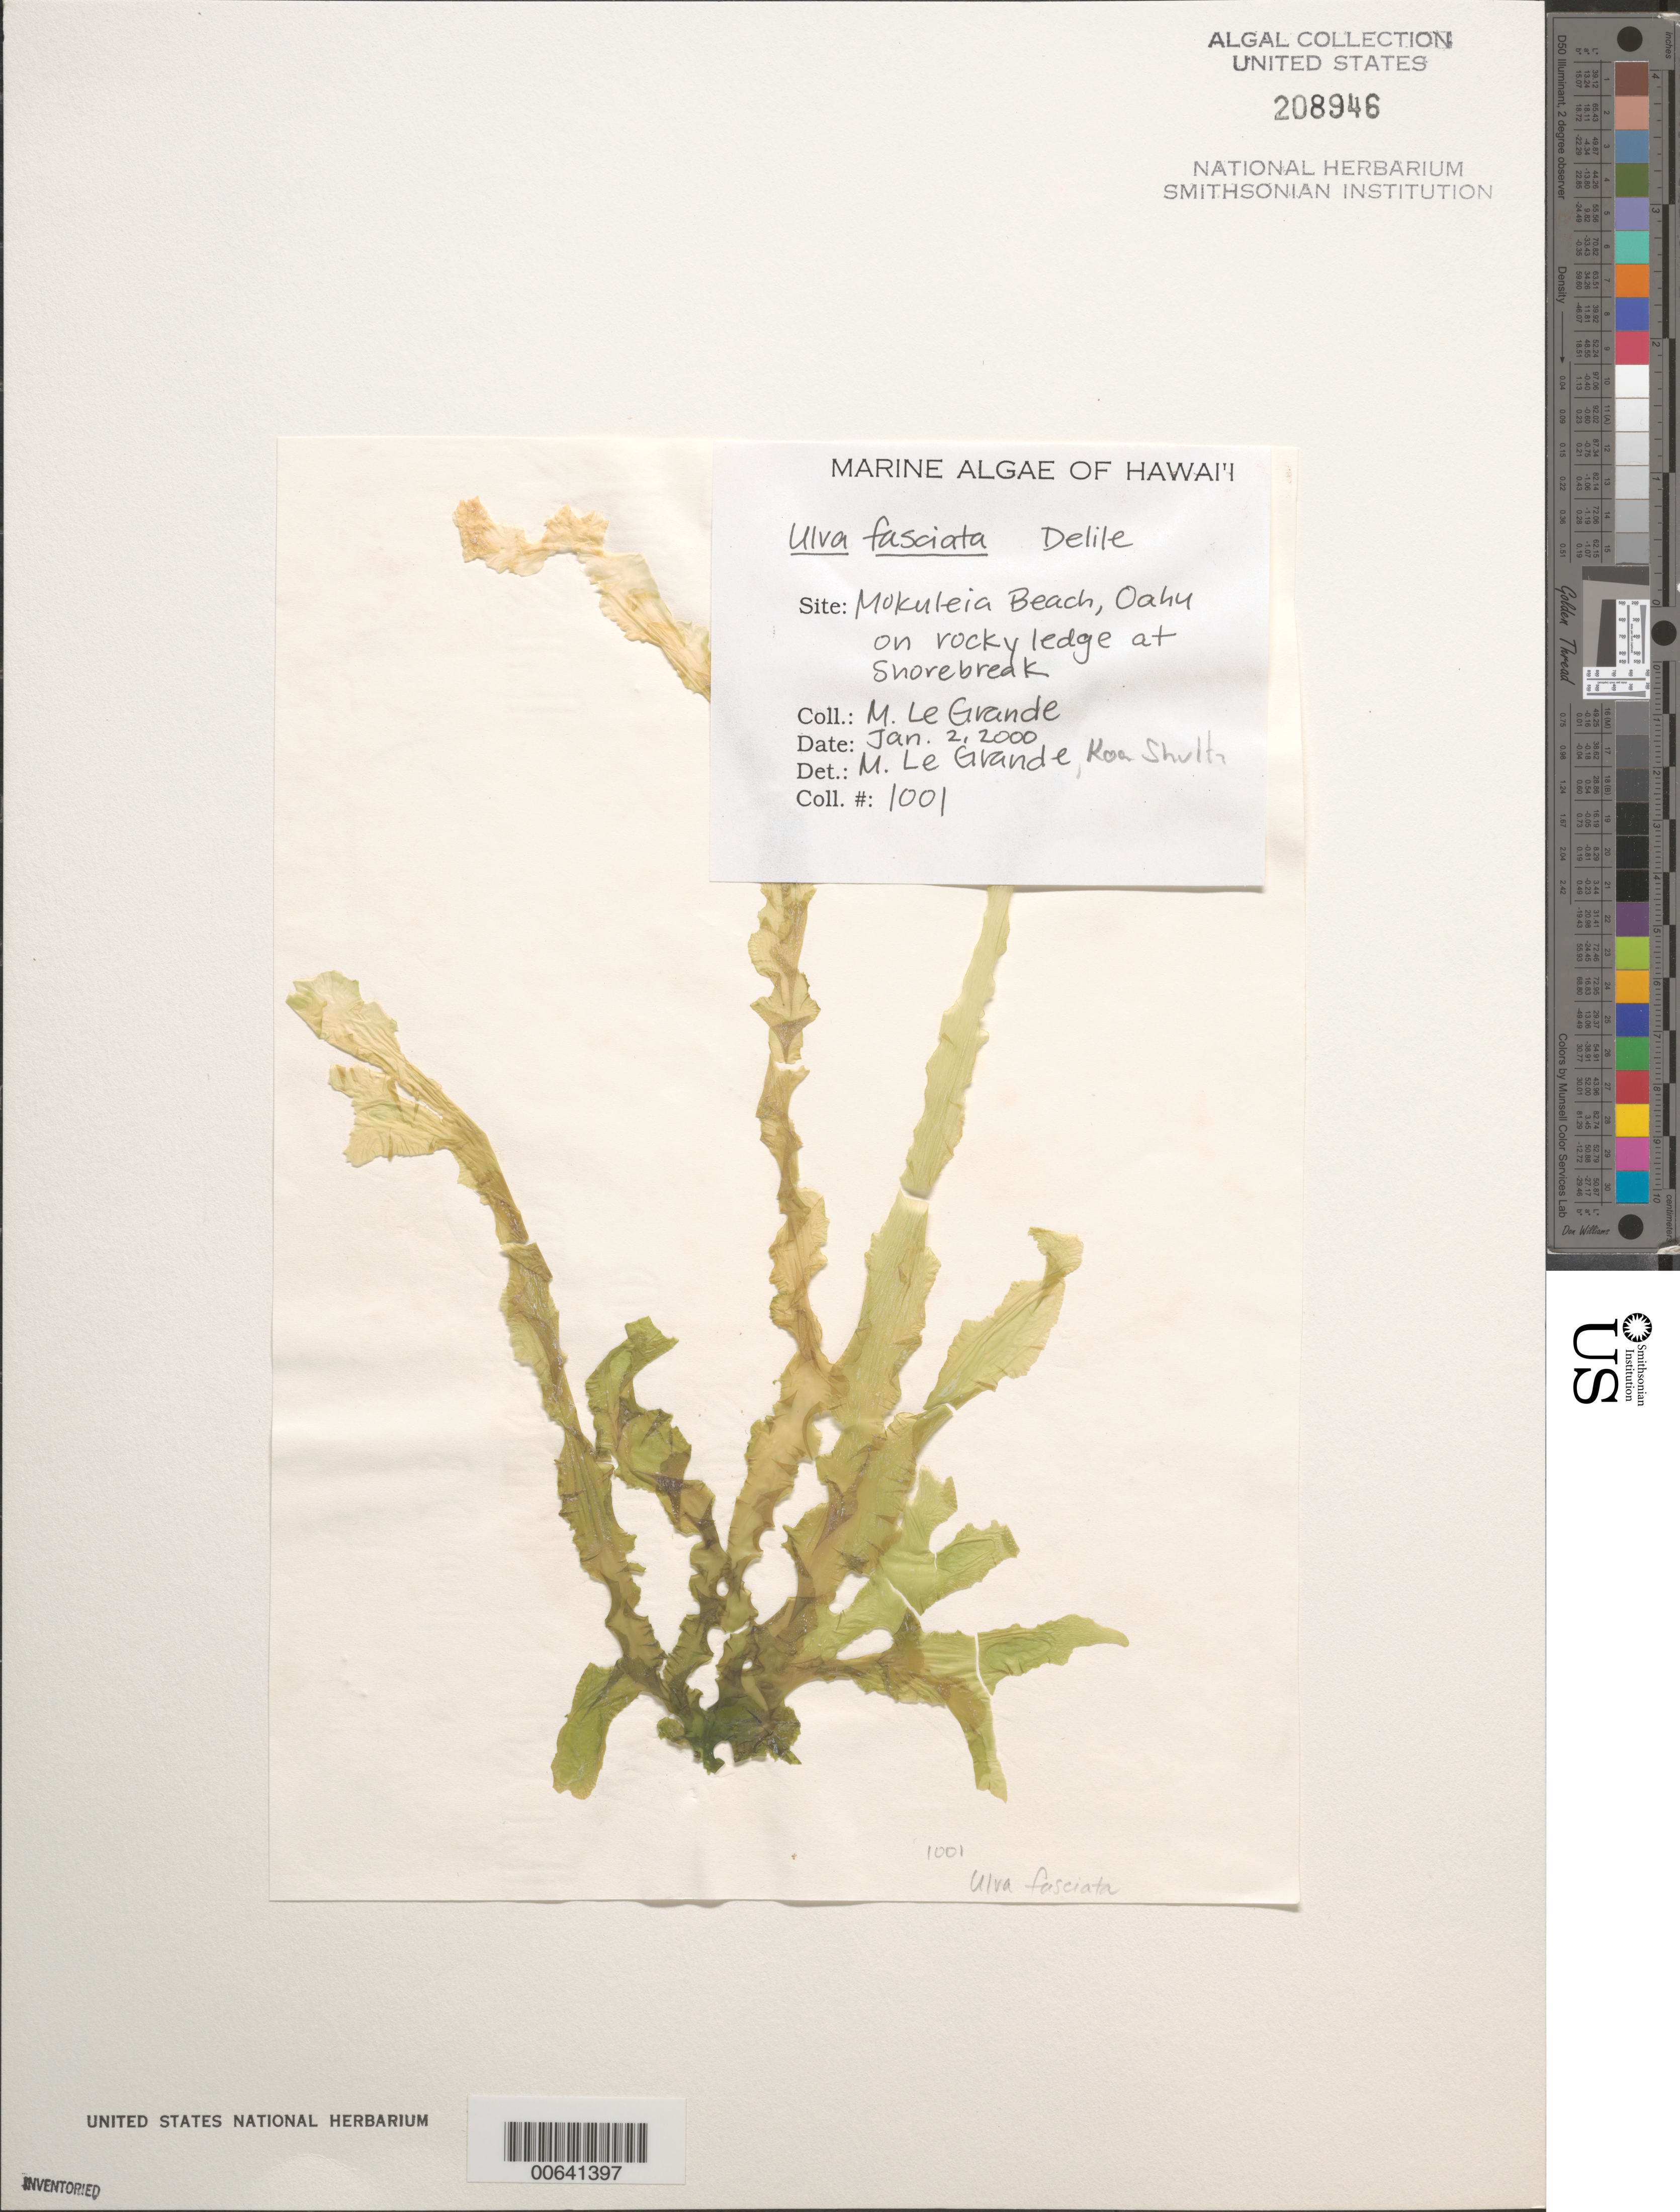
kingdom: Plantae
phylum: Chlorophyta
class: Ulvophyceae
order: Ulvales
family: Ulvaceae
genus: Ulva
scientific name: Ulva lactuca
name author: L.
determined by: Algae name updating Project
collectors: M. Le Grande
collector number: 1001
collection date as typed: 02 Jan 2000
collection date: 2000-01-02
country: United States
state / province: Hawaii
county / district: Honolulu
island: Oahu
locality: Mokuleia Beach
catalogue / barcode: US 208946